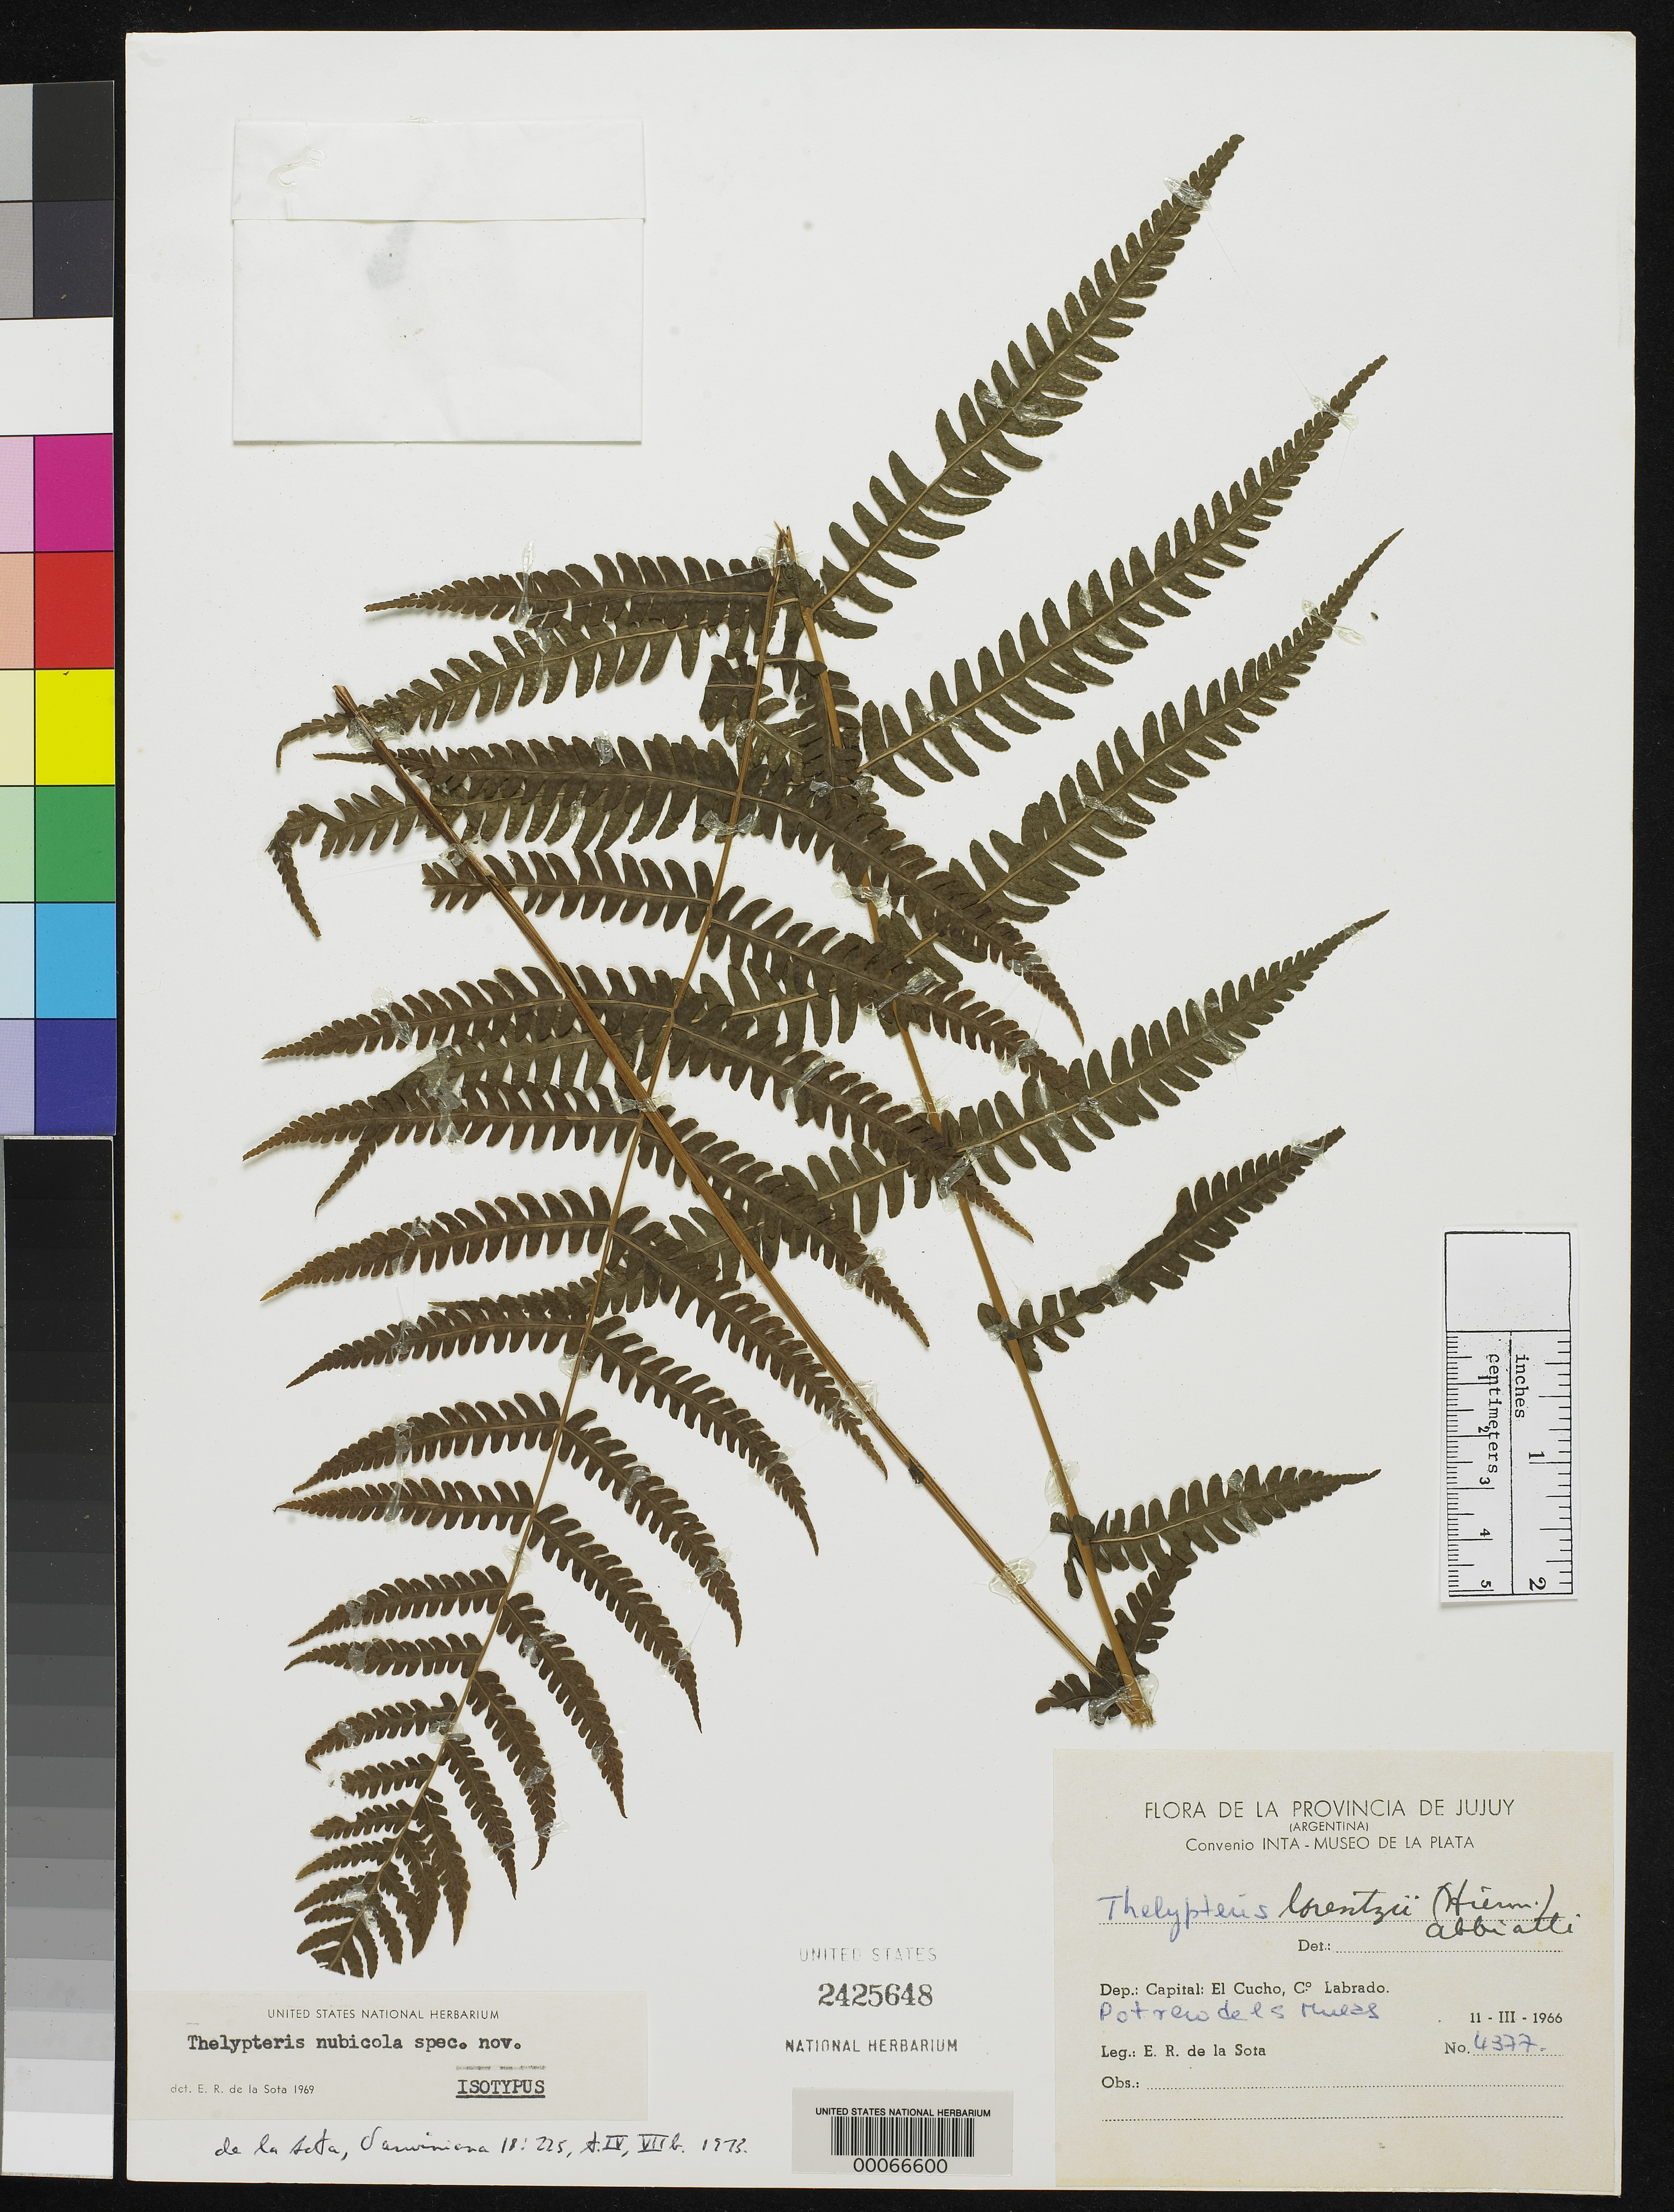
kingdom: Plantae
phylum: Tracheophyta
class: Polypodiopsida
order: Polypodiales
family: Thelypteridaceae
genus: Thelypteris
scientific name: Thelypteris nubicola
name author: de la Sota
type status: Isotype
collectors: E. R. de la Sota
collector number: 4377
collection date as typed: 11 Mar 1966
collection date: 1966-03-11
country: Argentina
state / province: Jujuy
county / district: Capital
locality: El Cucho, Cerro Labrado, Potrero de Las Mulas.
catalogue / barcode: US 2425648